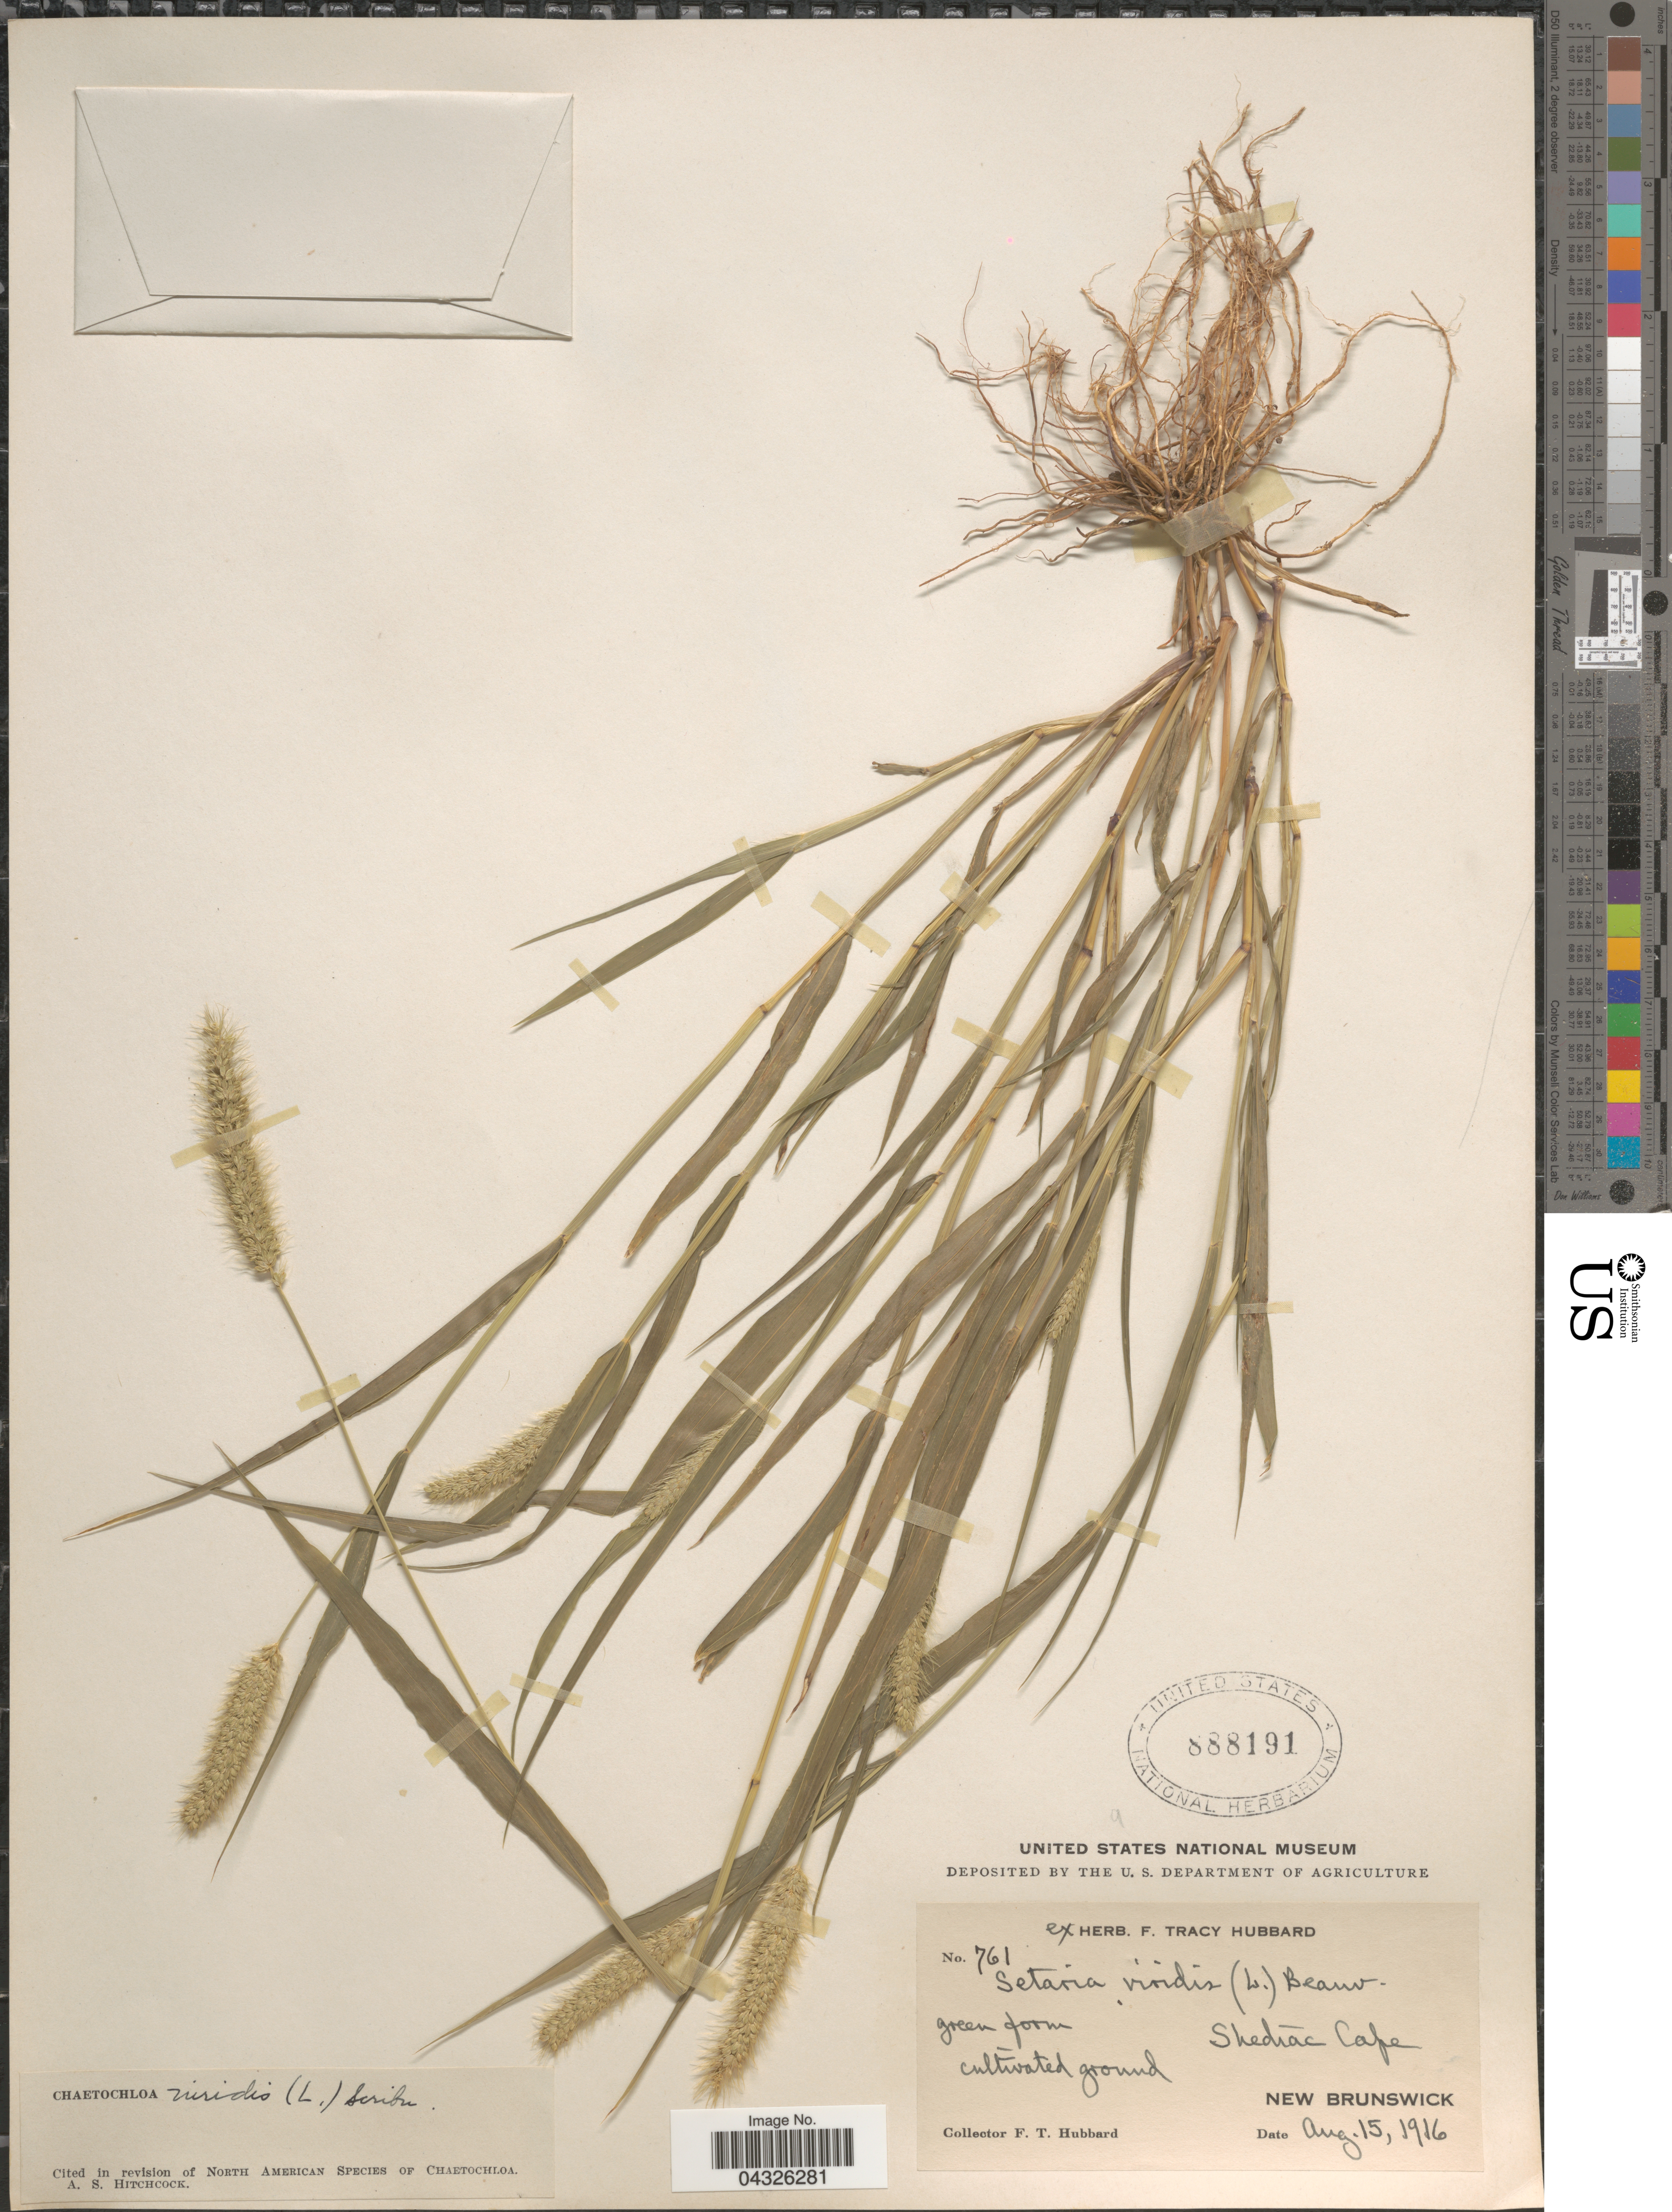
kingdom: Plantae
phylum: Tracheophyta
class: Liliopsida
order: Poales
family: Poaceae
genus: Setaria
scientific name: Setaria viridis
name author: (L.) P. Beauv.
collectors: F. T. Hubbard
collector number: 761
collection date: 1916-08-15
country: Canada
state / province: New Brunswick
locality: Shediac Cape.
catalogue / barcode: US 888191